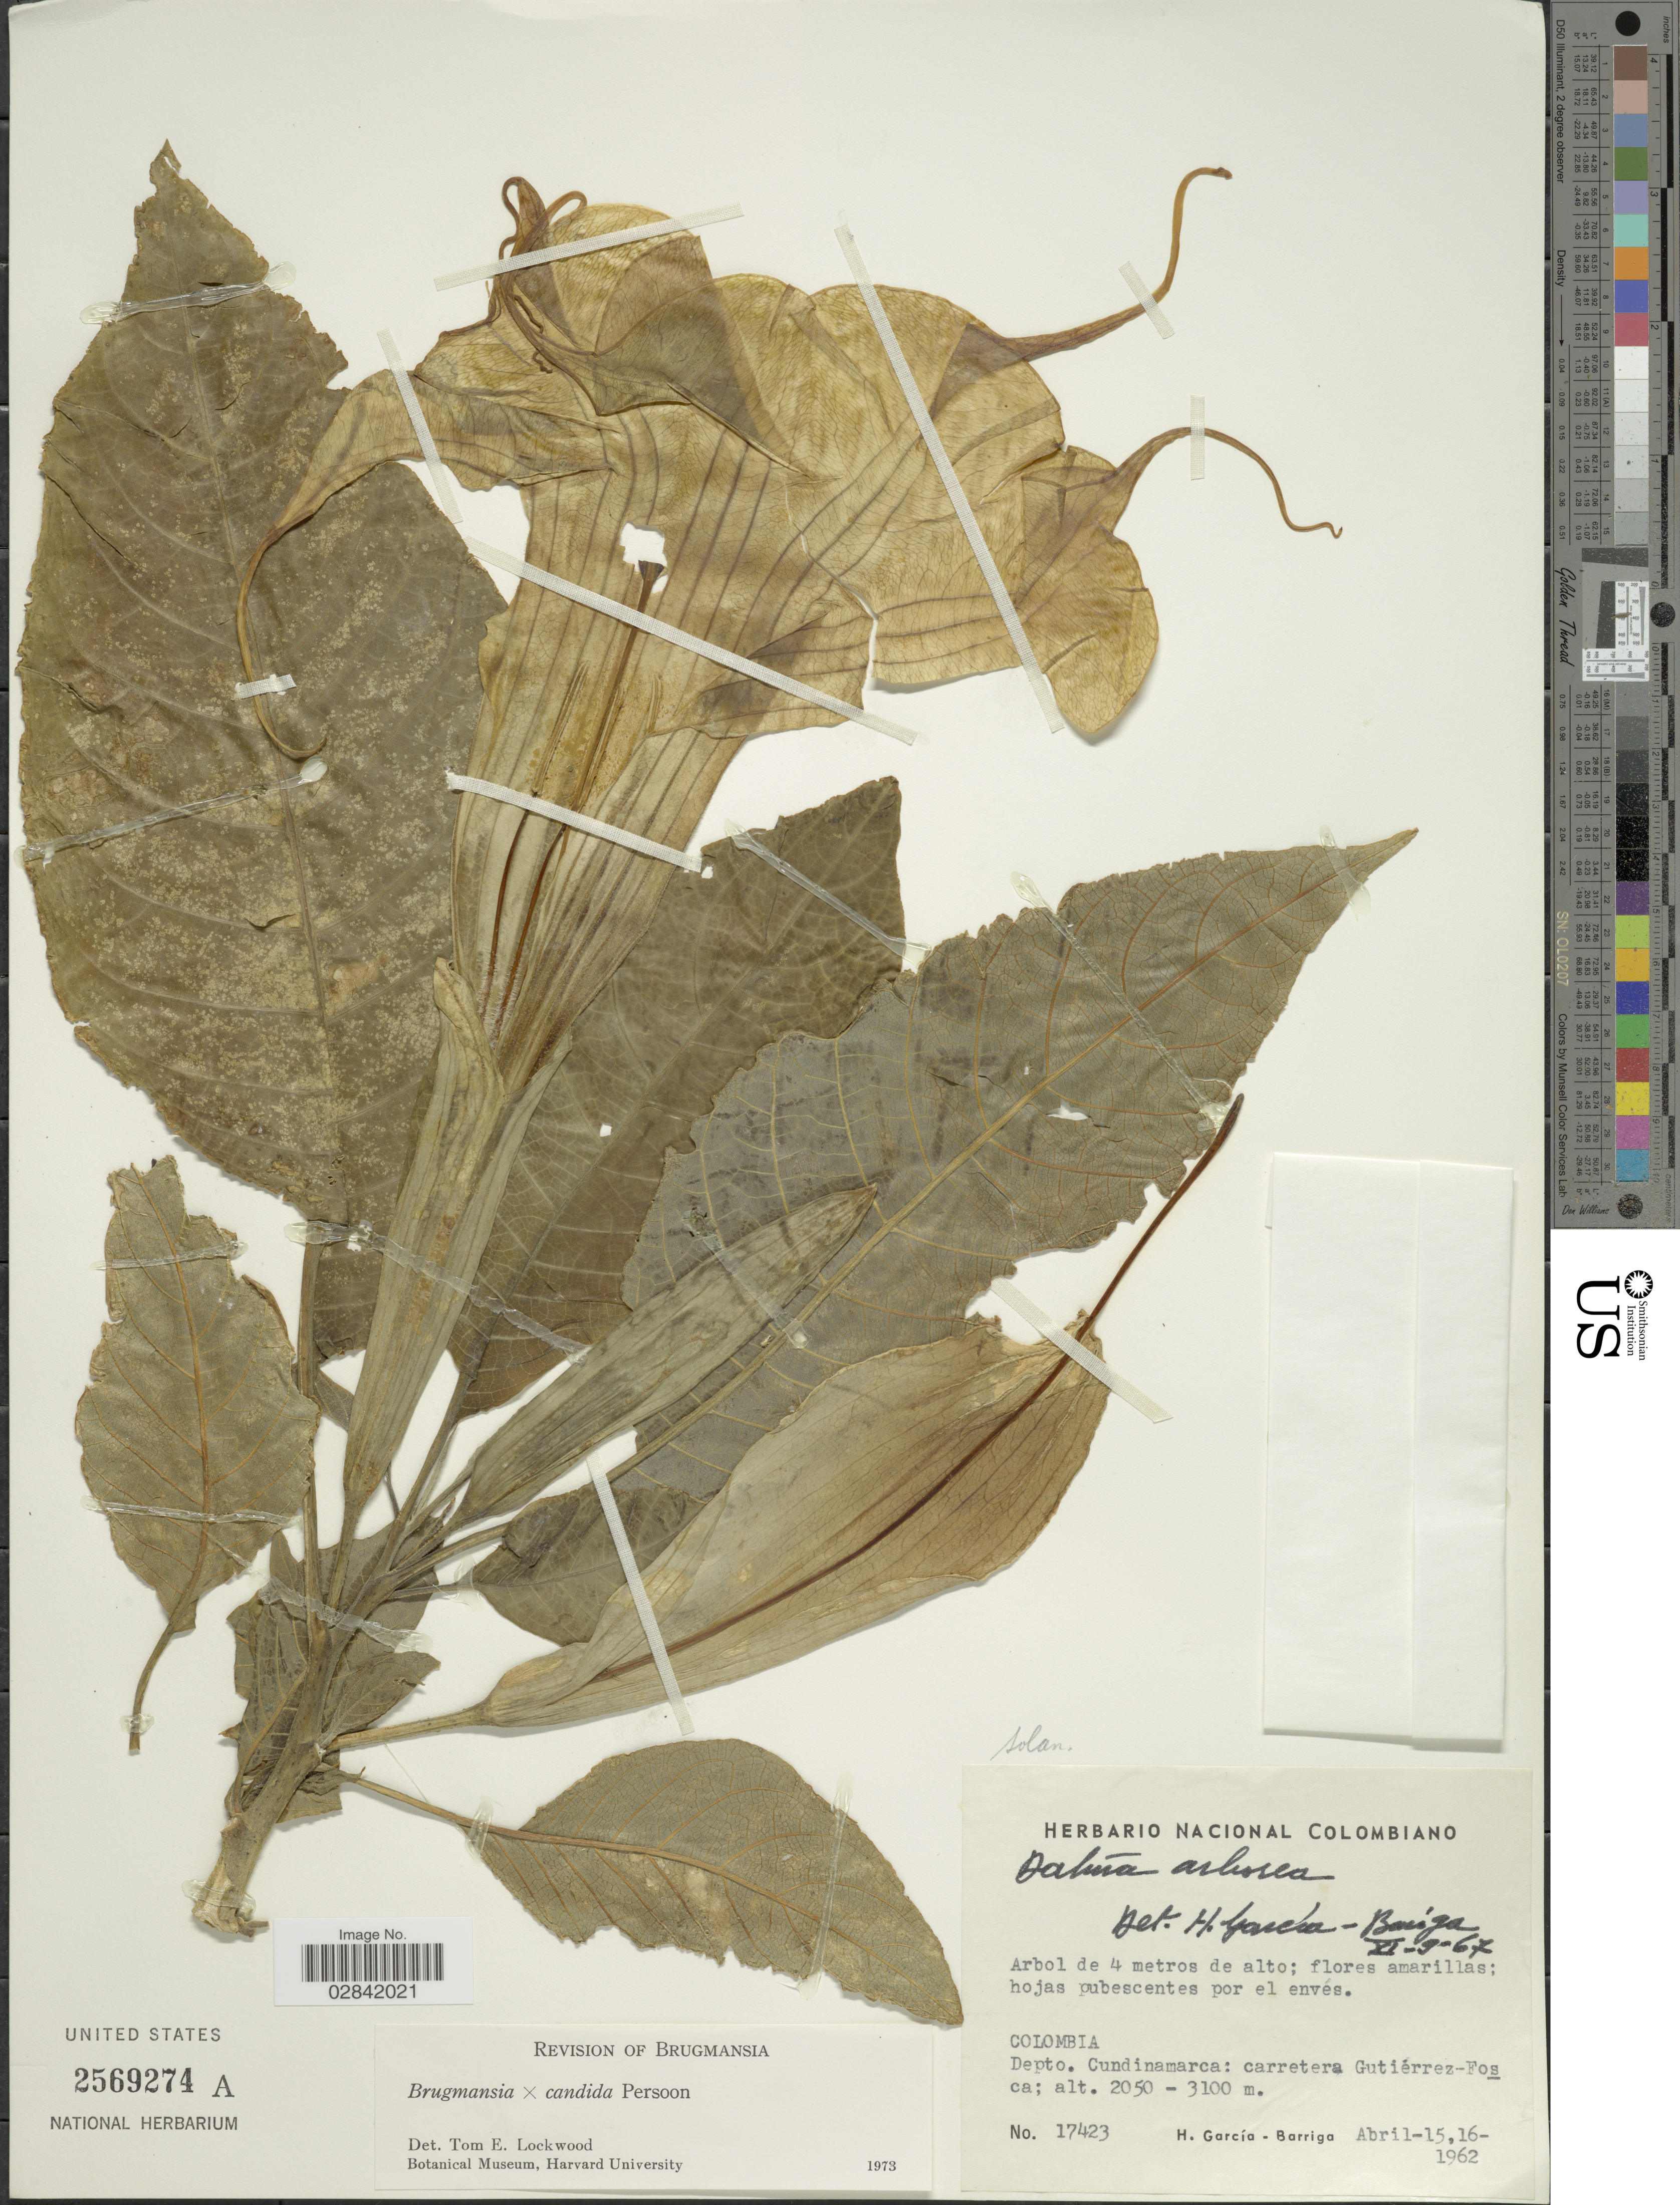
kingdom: Plantae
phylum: Tracheophyta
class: Magnoliopsida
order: Solanales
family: Solanaceae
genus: Brugmansia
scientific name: Brugmansia x candida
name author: Pers.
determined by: Lockwood, T. E.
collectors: H. García Barriga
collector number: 17423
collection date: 1962-04-15/1962-04-16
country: Colombia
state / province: Cundinamarca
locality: Depto. Cundinamarca: carretera Gutiérrez-Fosca.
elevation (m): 2050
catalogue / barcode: US 2569274A